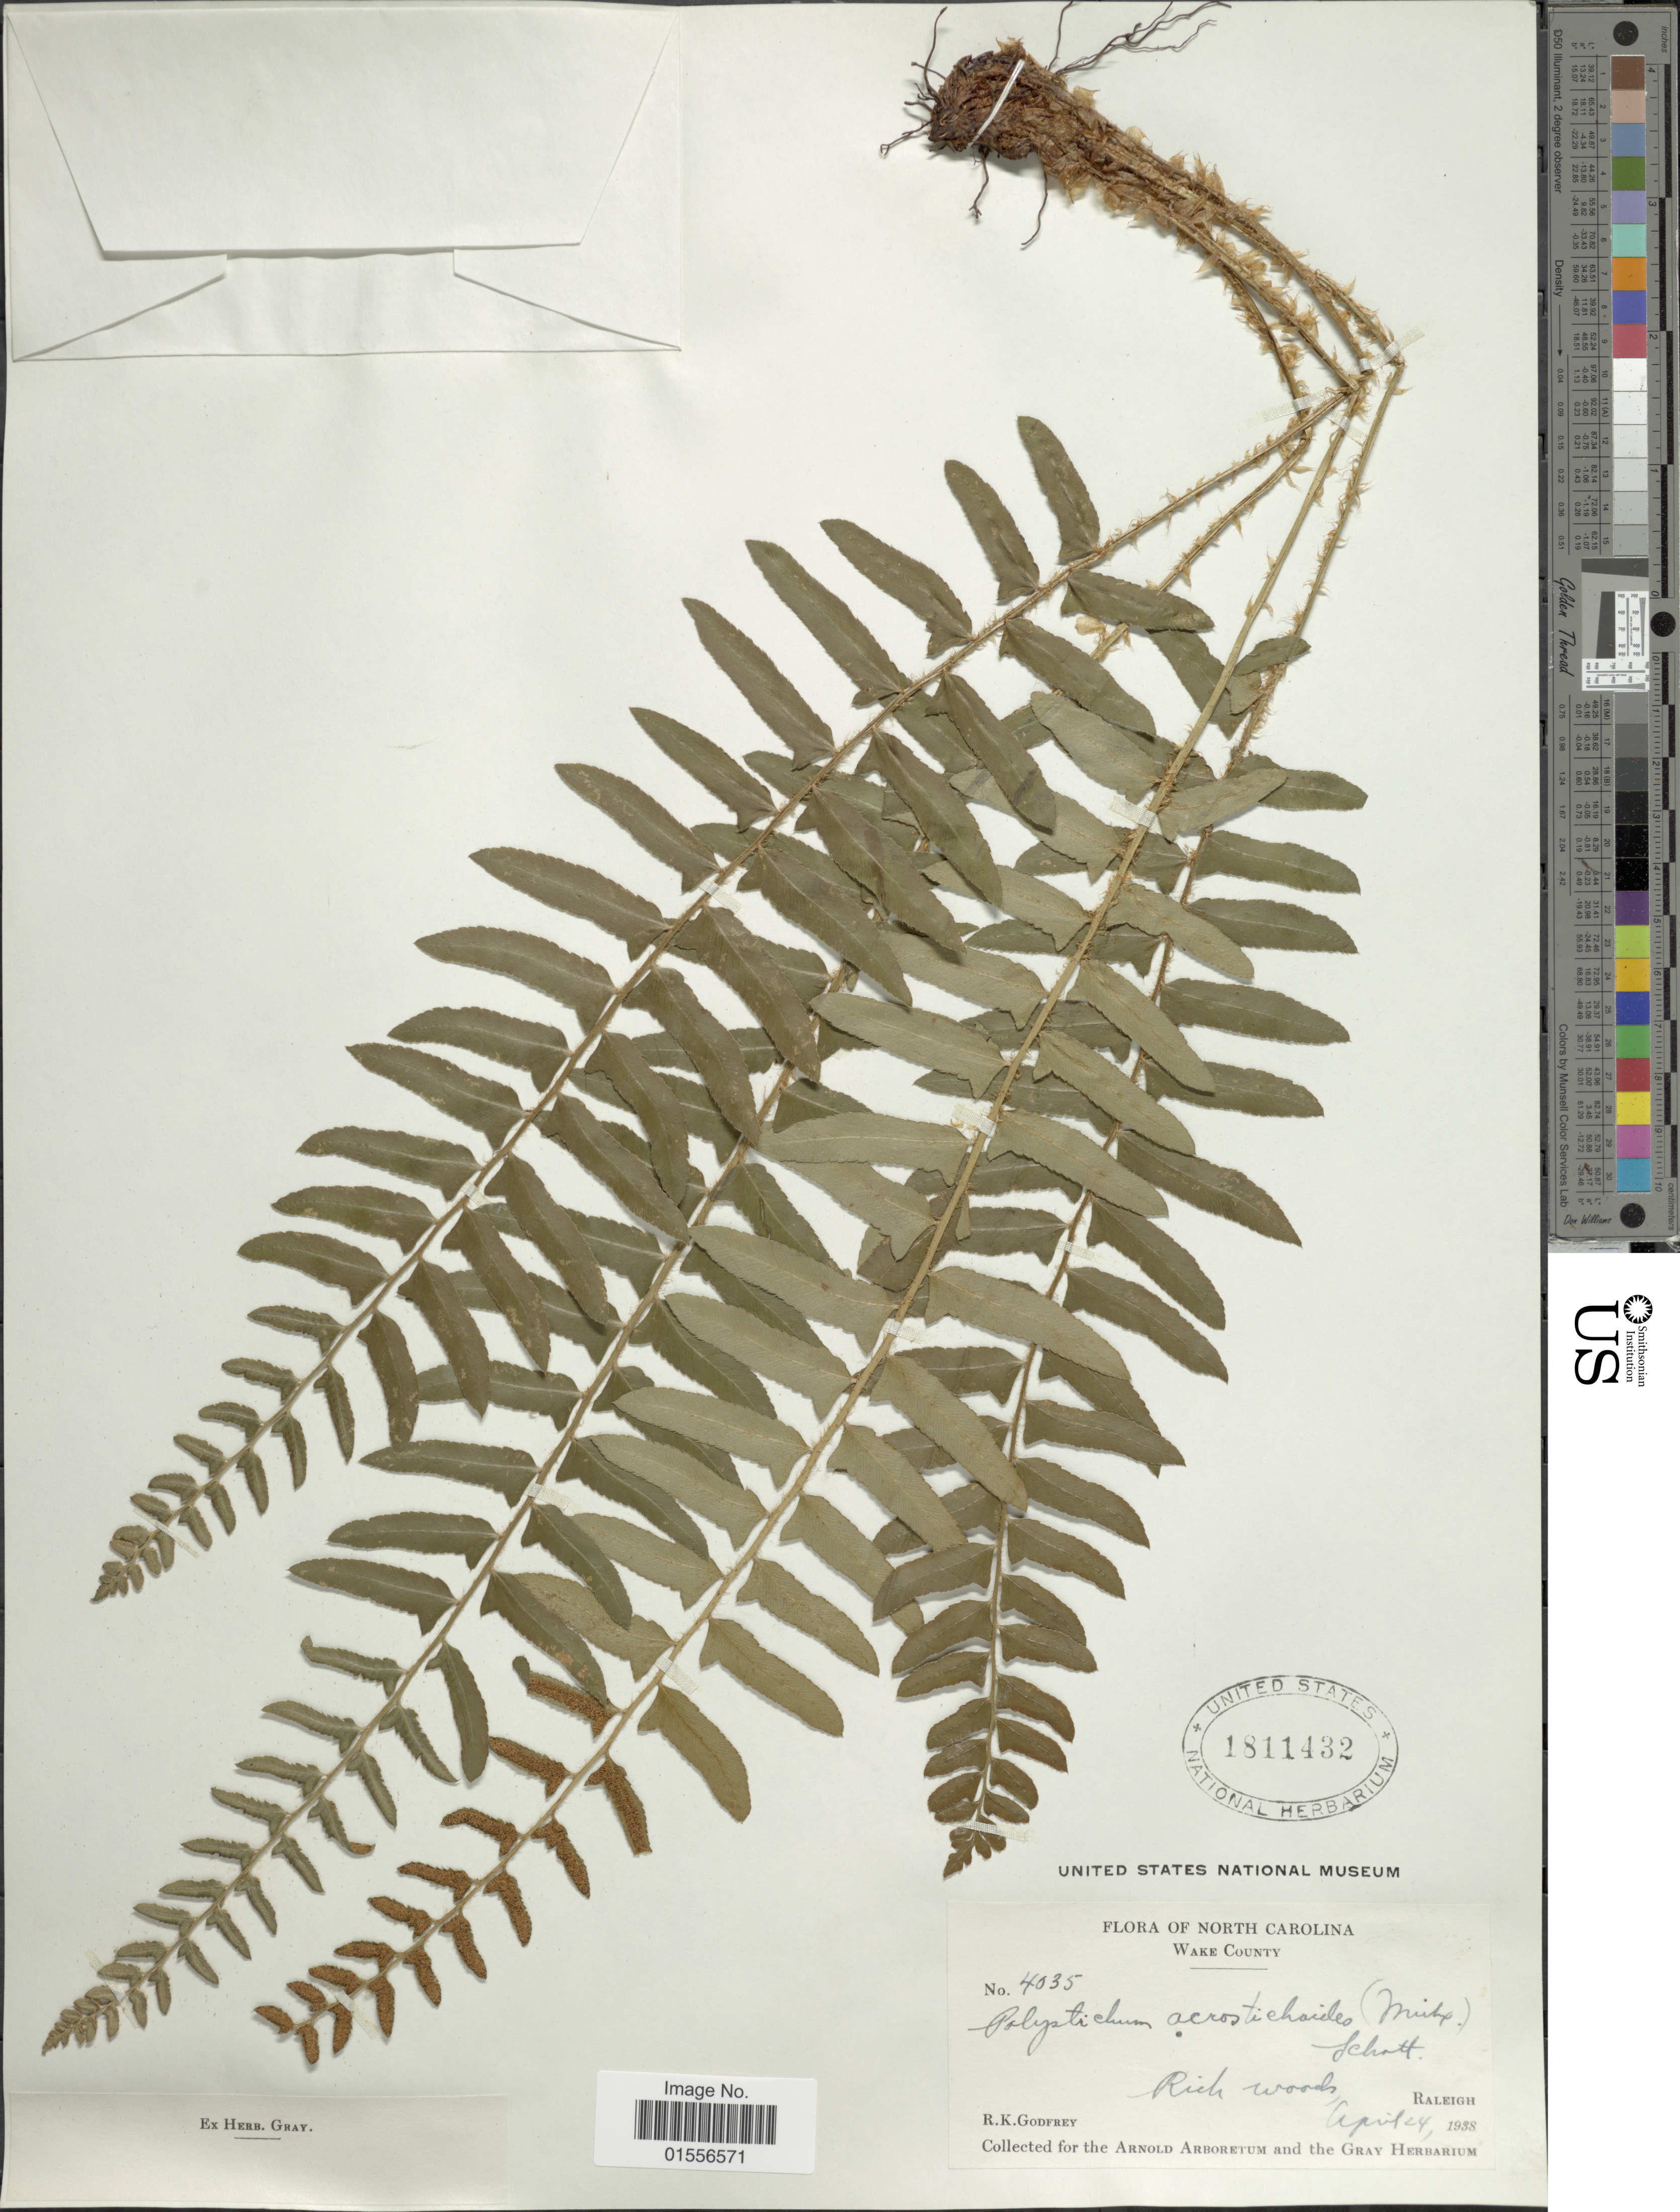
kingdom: Plantae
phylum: Tracheophyta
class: Polypodiopsida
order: Polypodiales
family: Dryopteridaceae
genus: Polystichum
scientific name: Polystichum acrostichoides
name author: (Michx.) Schott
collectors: R. K. Godfrey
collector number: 4035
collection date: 1938-04-24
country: United States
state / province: North Carolina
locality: Wake County, Raleigh.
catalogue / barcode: US 1811432